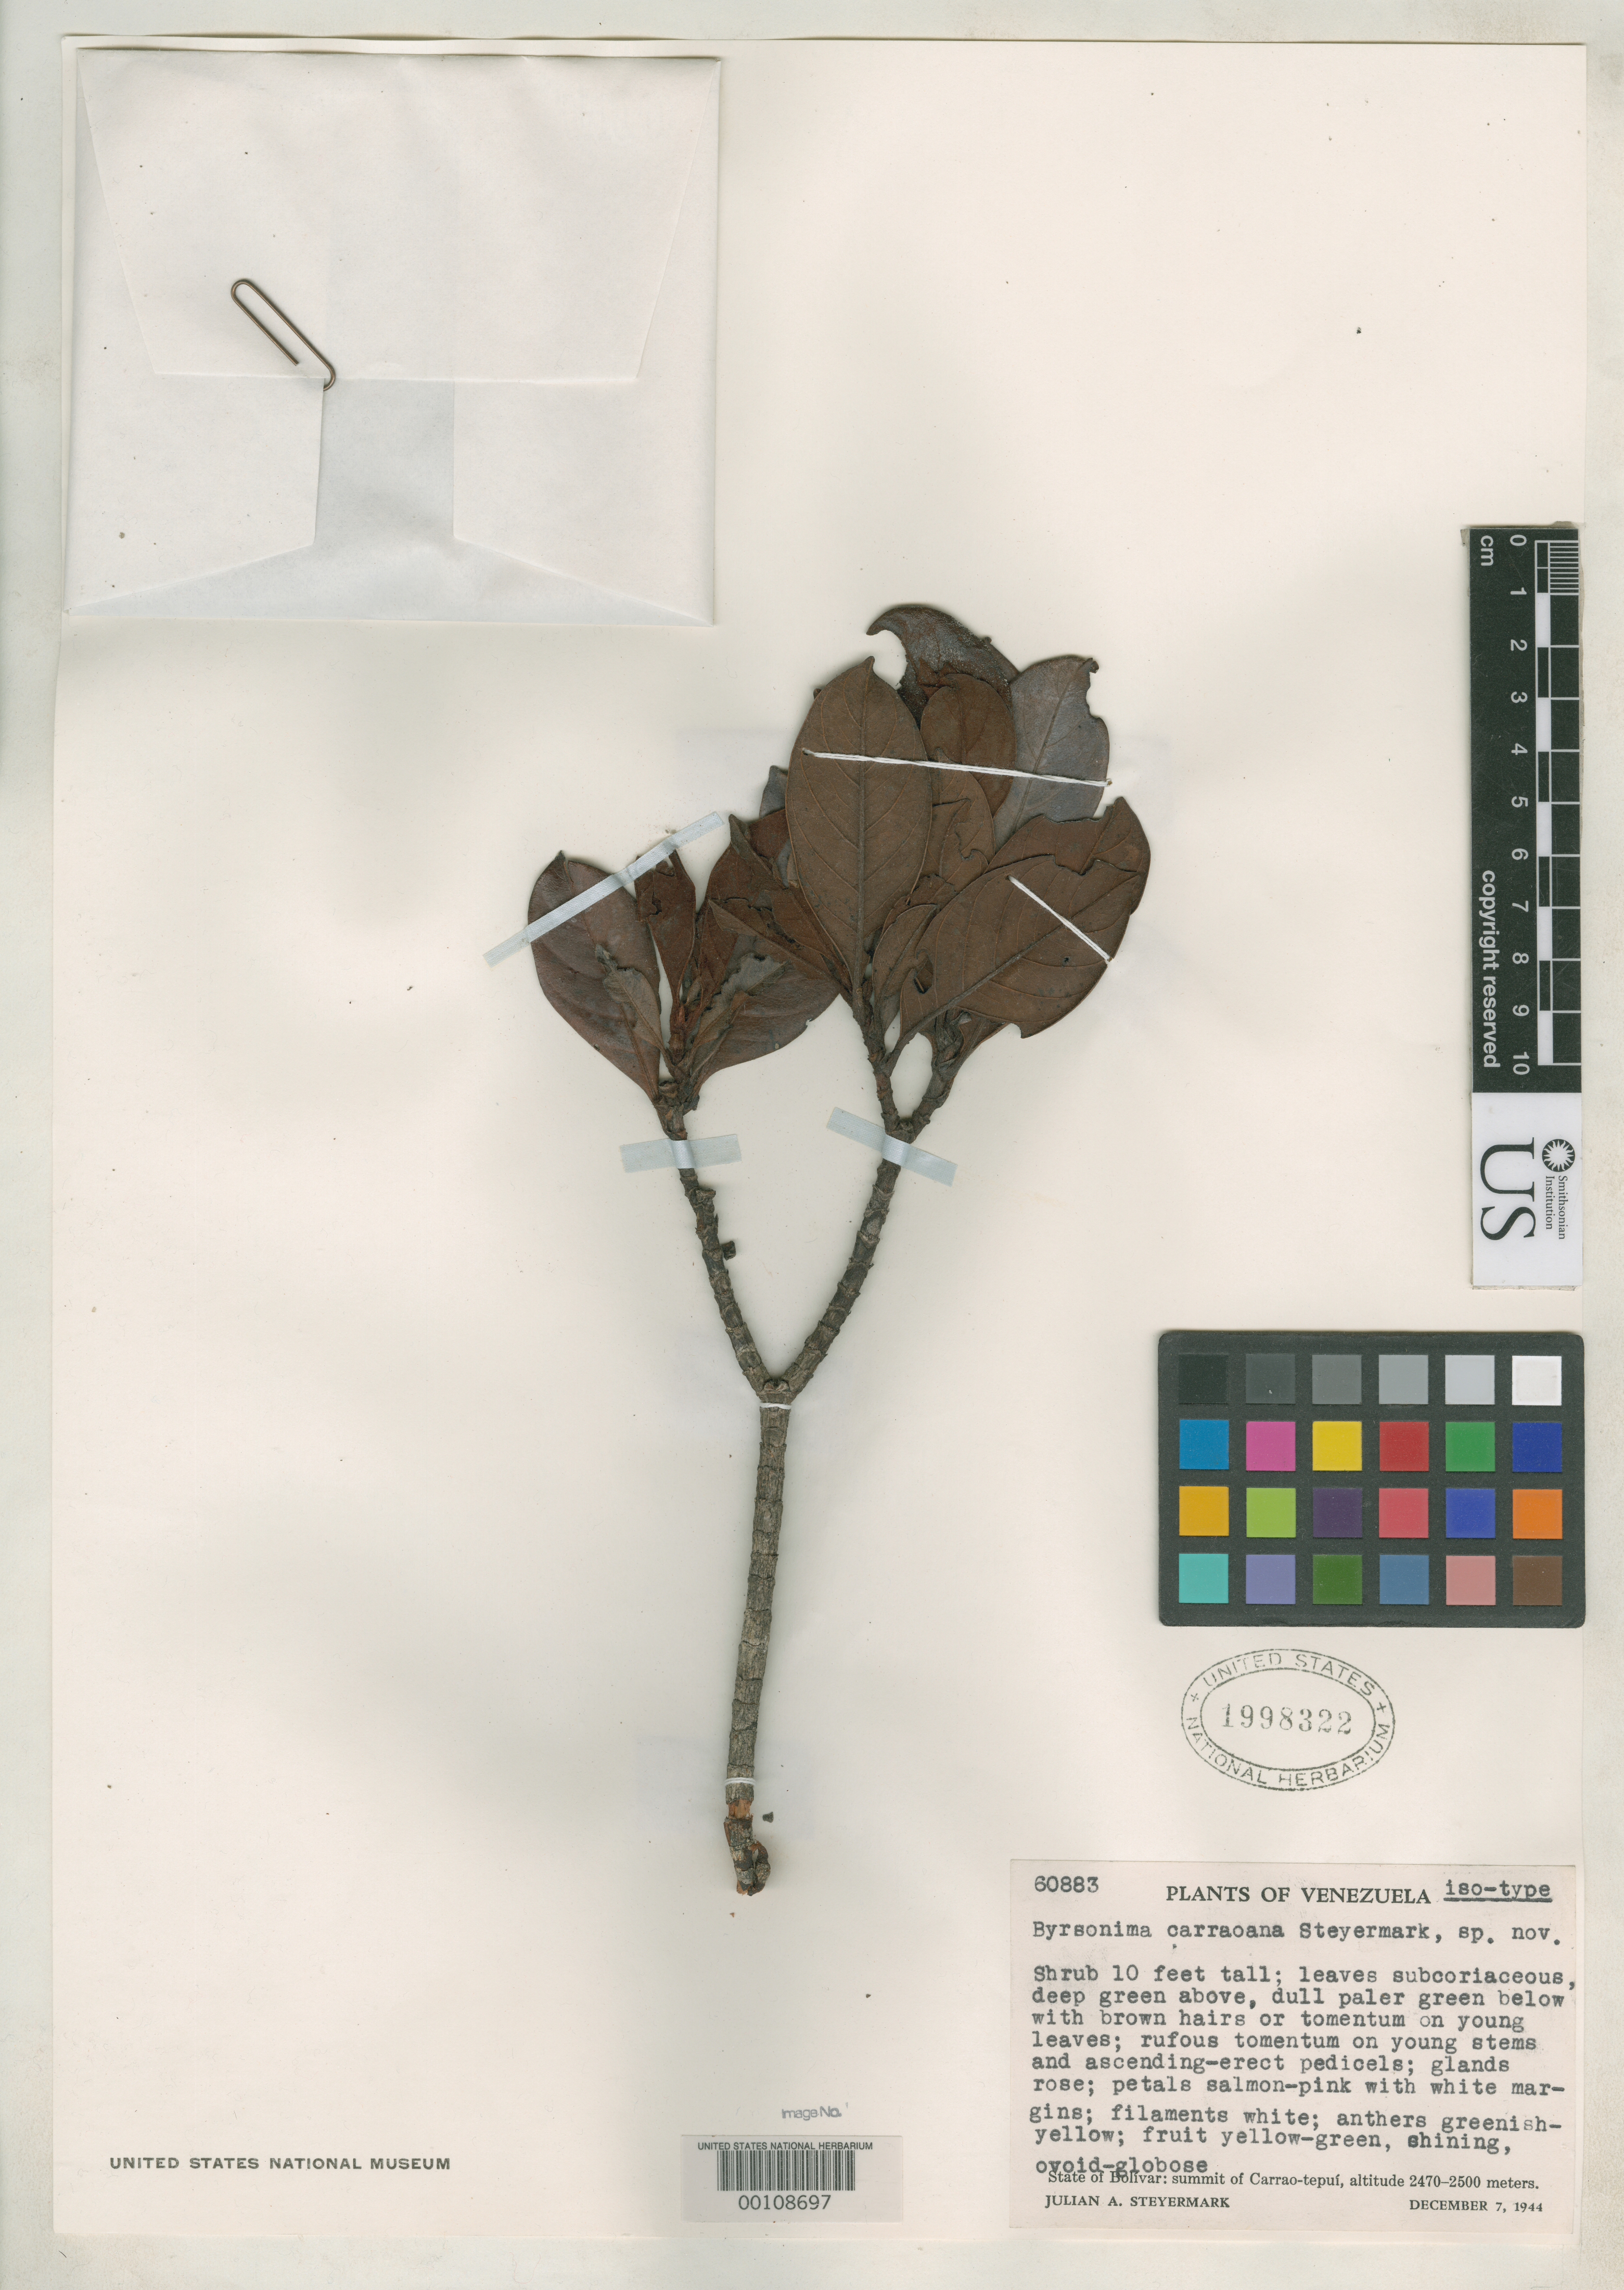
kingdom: Plantae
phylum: Tracheophyta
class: Magnoliopsida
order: Malpighiales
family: Malpighiaceae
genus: Byrsonima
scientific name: Byrsonima carraoana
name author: Steyerm.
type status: Isotype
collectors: J. Steyermark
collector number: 60883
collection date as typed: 07 Dec 1944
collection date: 1944-12-07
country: Venezuela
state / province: Bolivar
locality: Summit of Carrao-Tepui.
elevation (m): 2470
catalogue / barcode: US 1998322